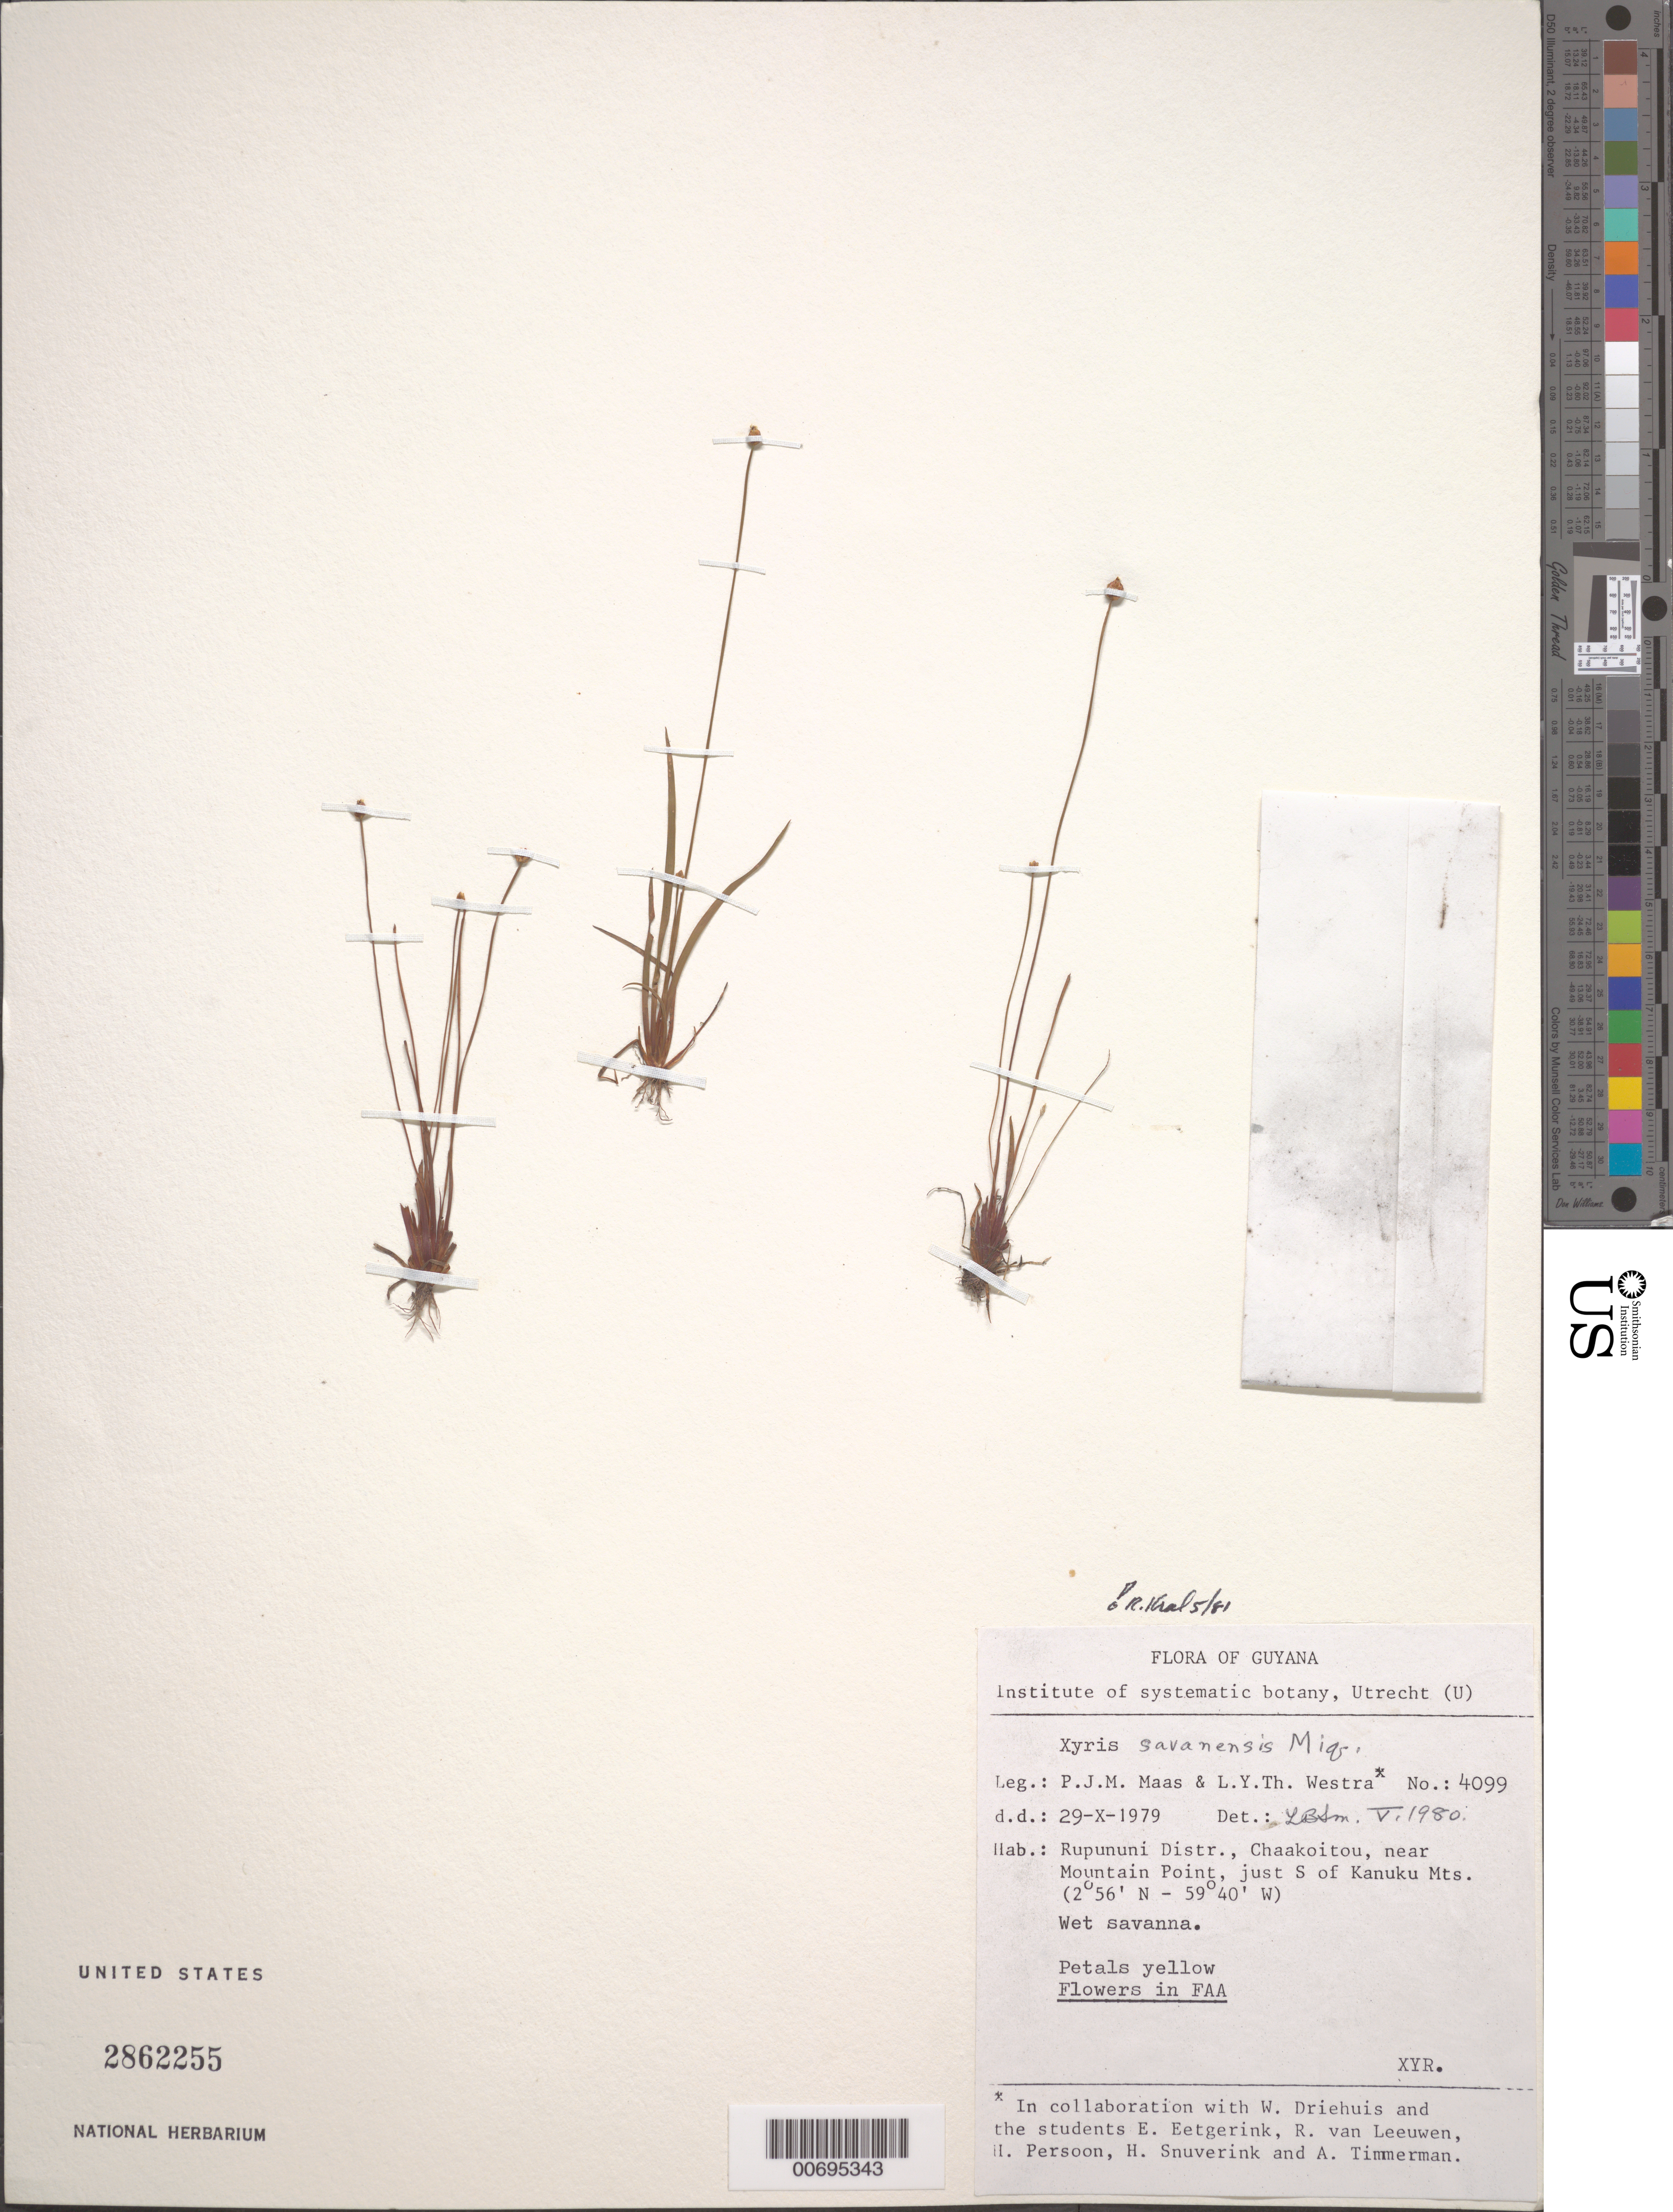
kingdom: Plantae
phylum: Tracheophyta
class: Liliopsida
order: Poales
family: Xyridaceae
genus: Xyris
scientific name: Xyris savanensis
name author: Miq.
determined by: Smith, Lyman B., (US), NMNH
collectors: P. Maas & L. Y. T. Westra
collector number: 4099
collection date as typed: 29-Oct-79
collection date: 1979-10-29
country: Guyana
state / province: U. Takutu-U. Essequibo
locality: Chaakoitou, Tutuwau Creek, near Mt. Point, S of Kanuku Mts., Rupununi Dist.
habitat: Wet savanna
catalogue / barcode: US 2862255